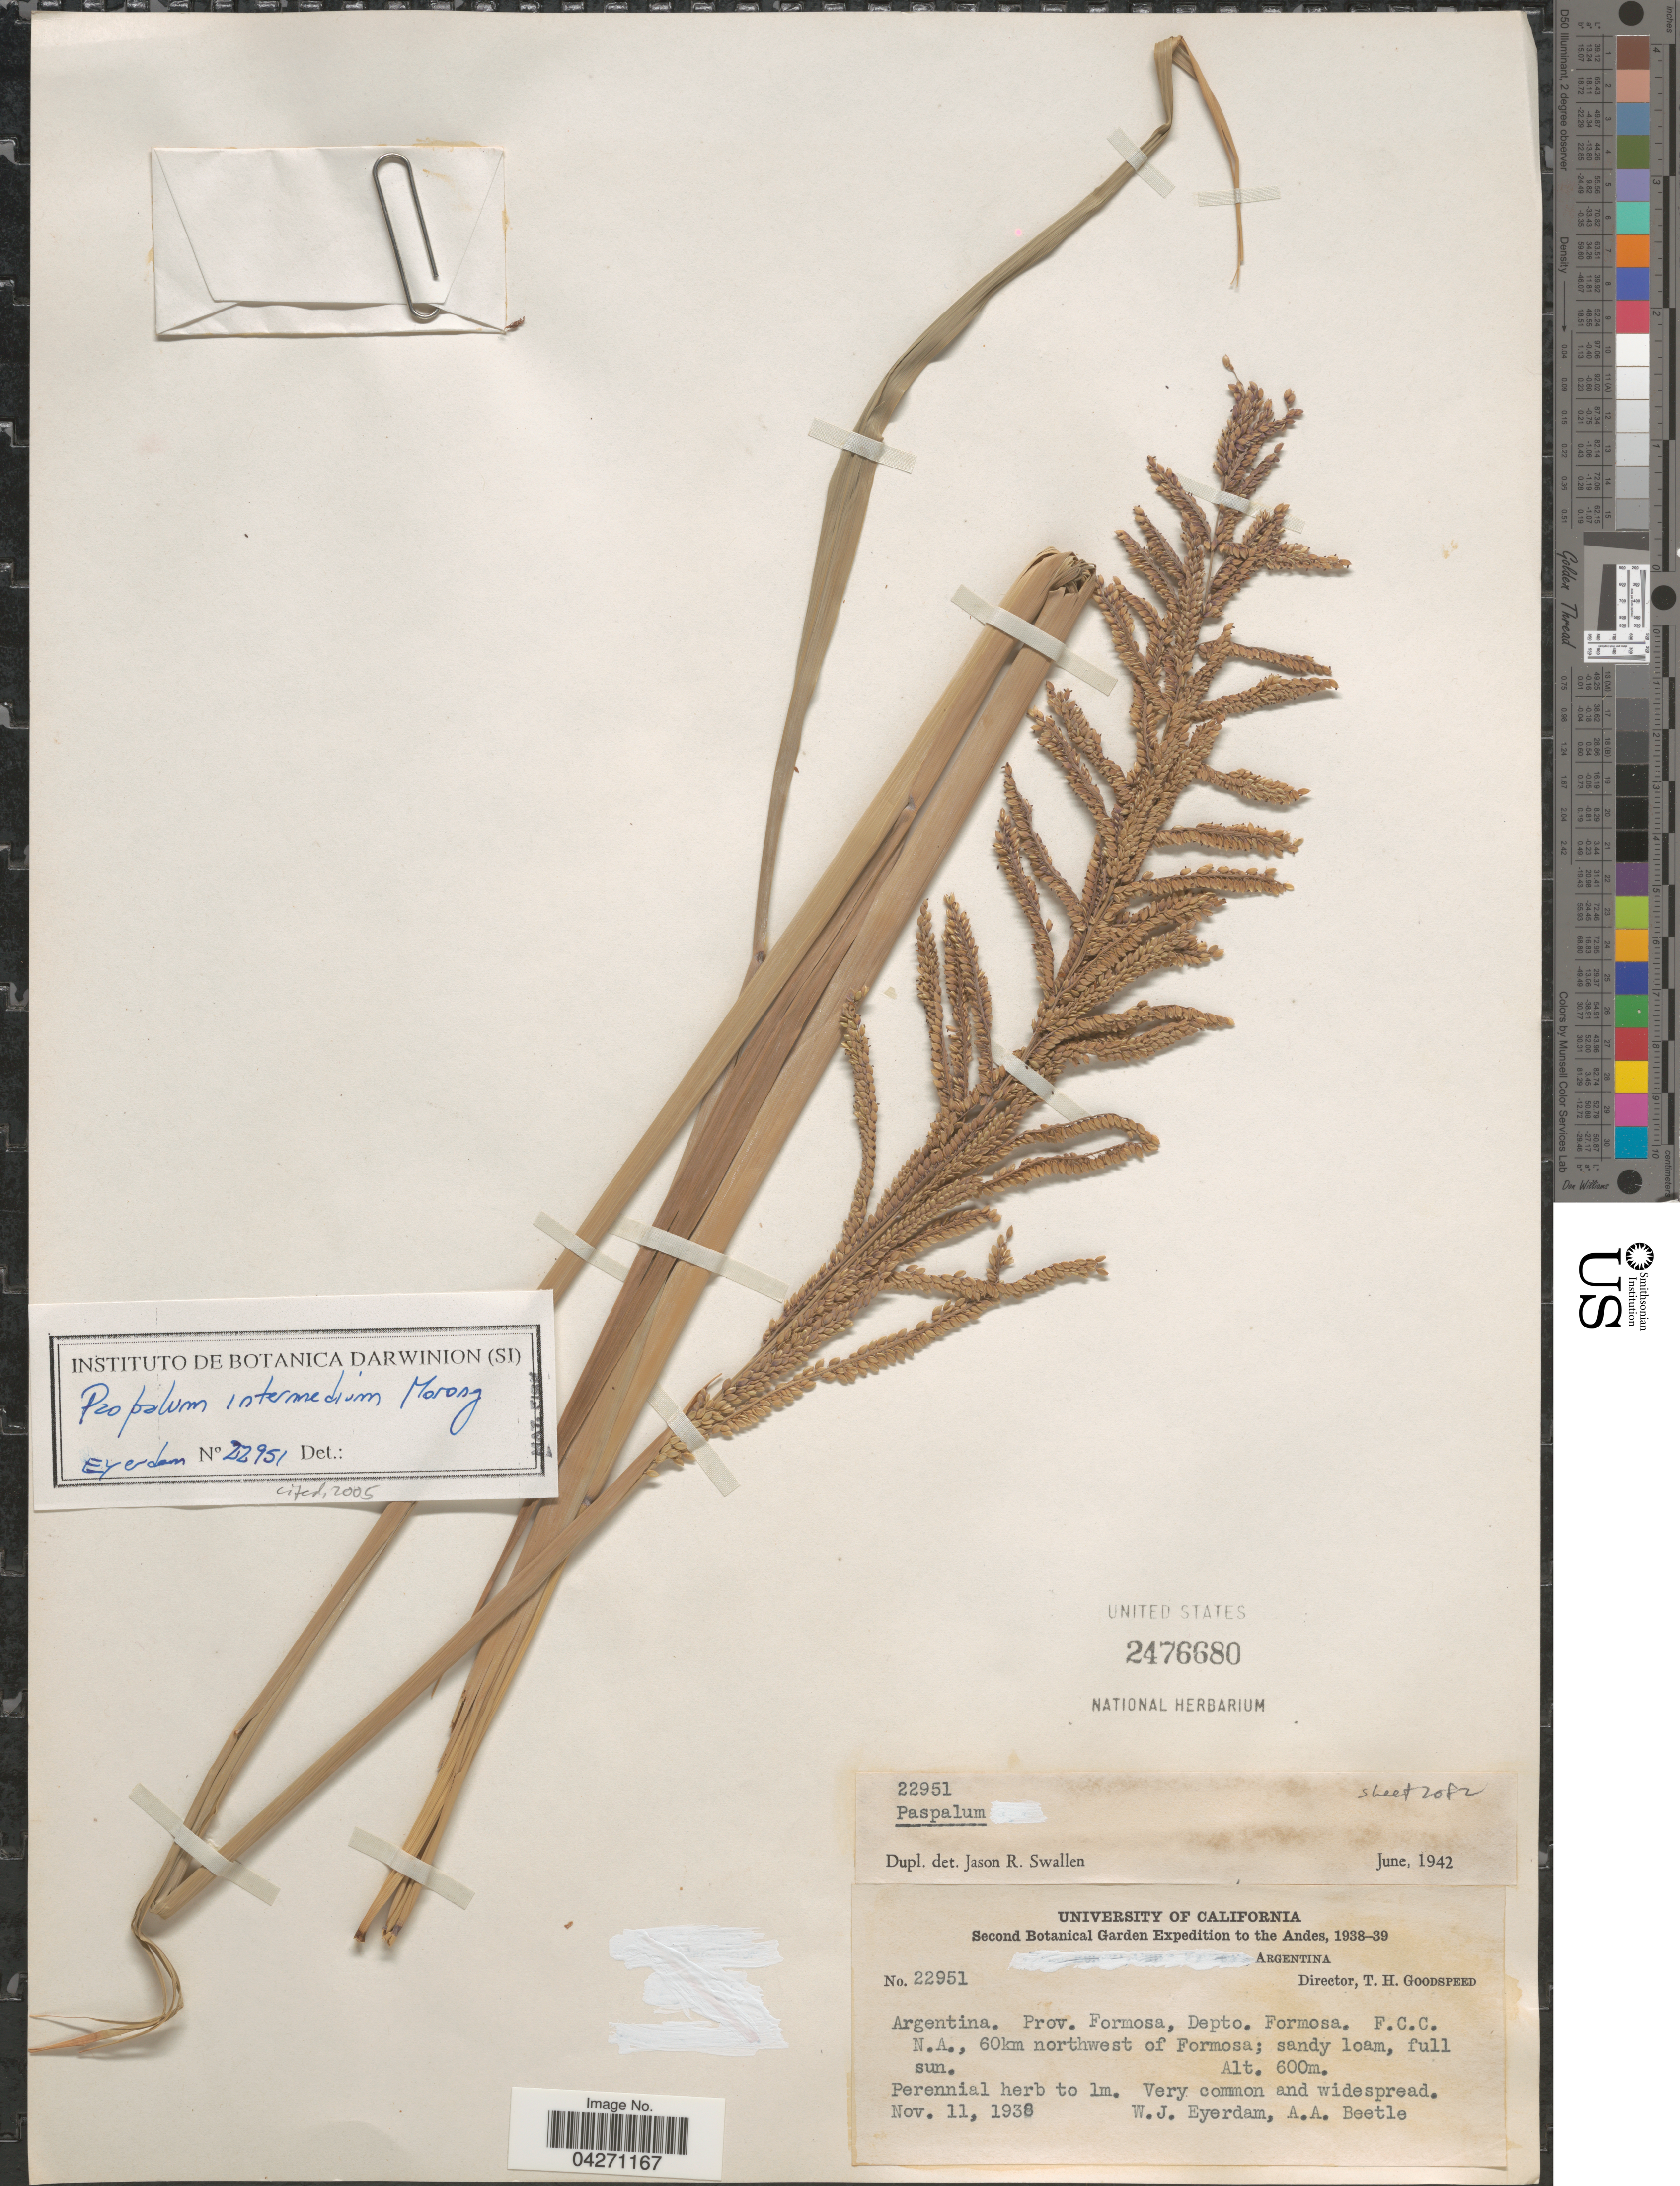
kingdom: Plantae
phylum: Tracheophyta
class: Liliopsida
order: Poales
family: Poaceae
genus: Paspalum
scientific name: Paspalum intermedium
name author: Munro ex Morong & Britton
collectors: W. J. Eyerdam & A. A. Beetle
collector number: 22951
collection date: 1938-11-11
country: Argentina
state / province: Formosa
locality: Prov. Formosa, Depto. Formosa. F. C. C. N. A., 60km northwest of Formosa.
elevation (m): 600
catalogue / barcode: US 2476680